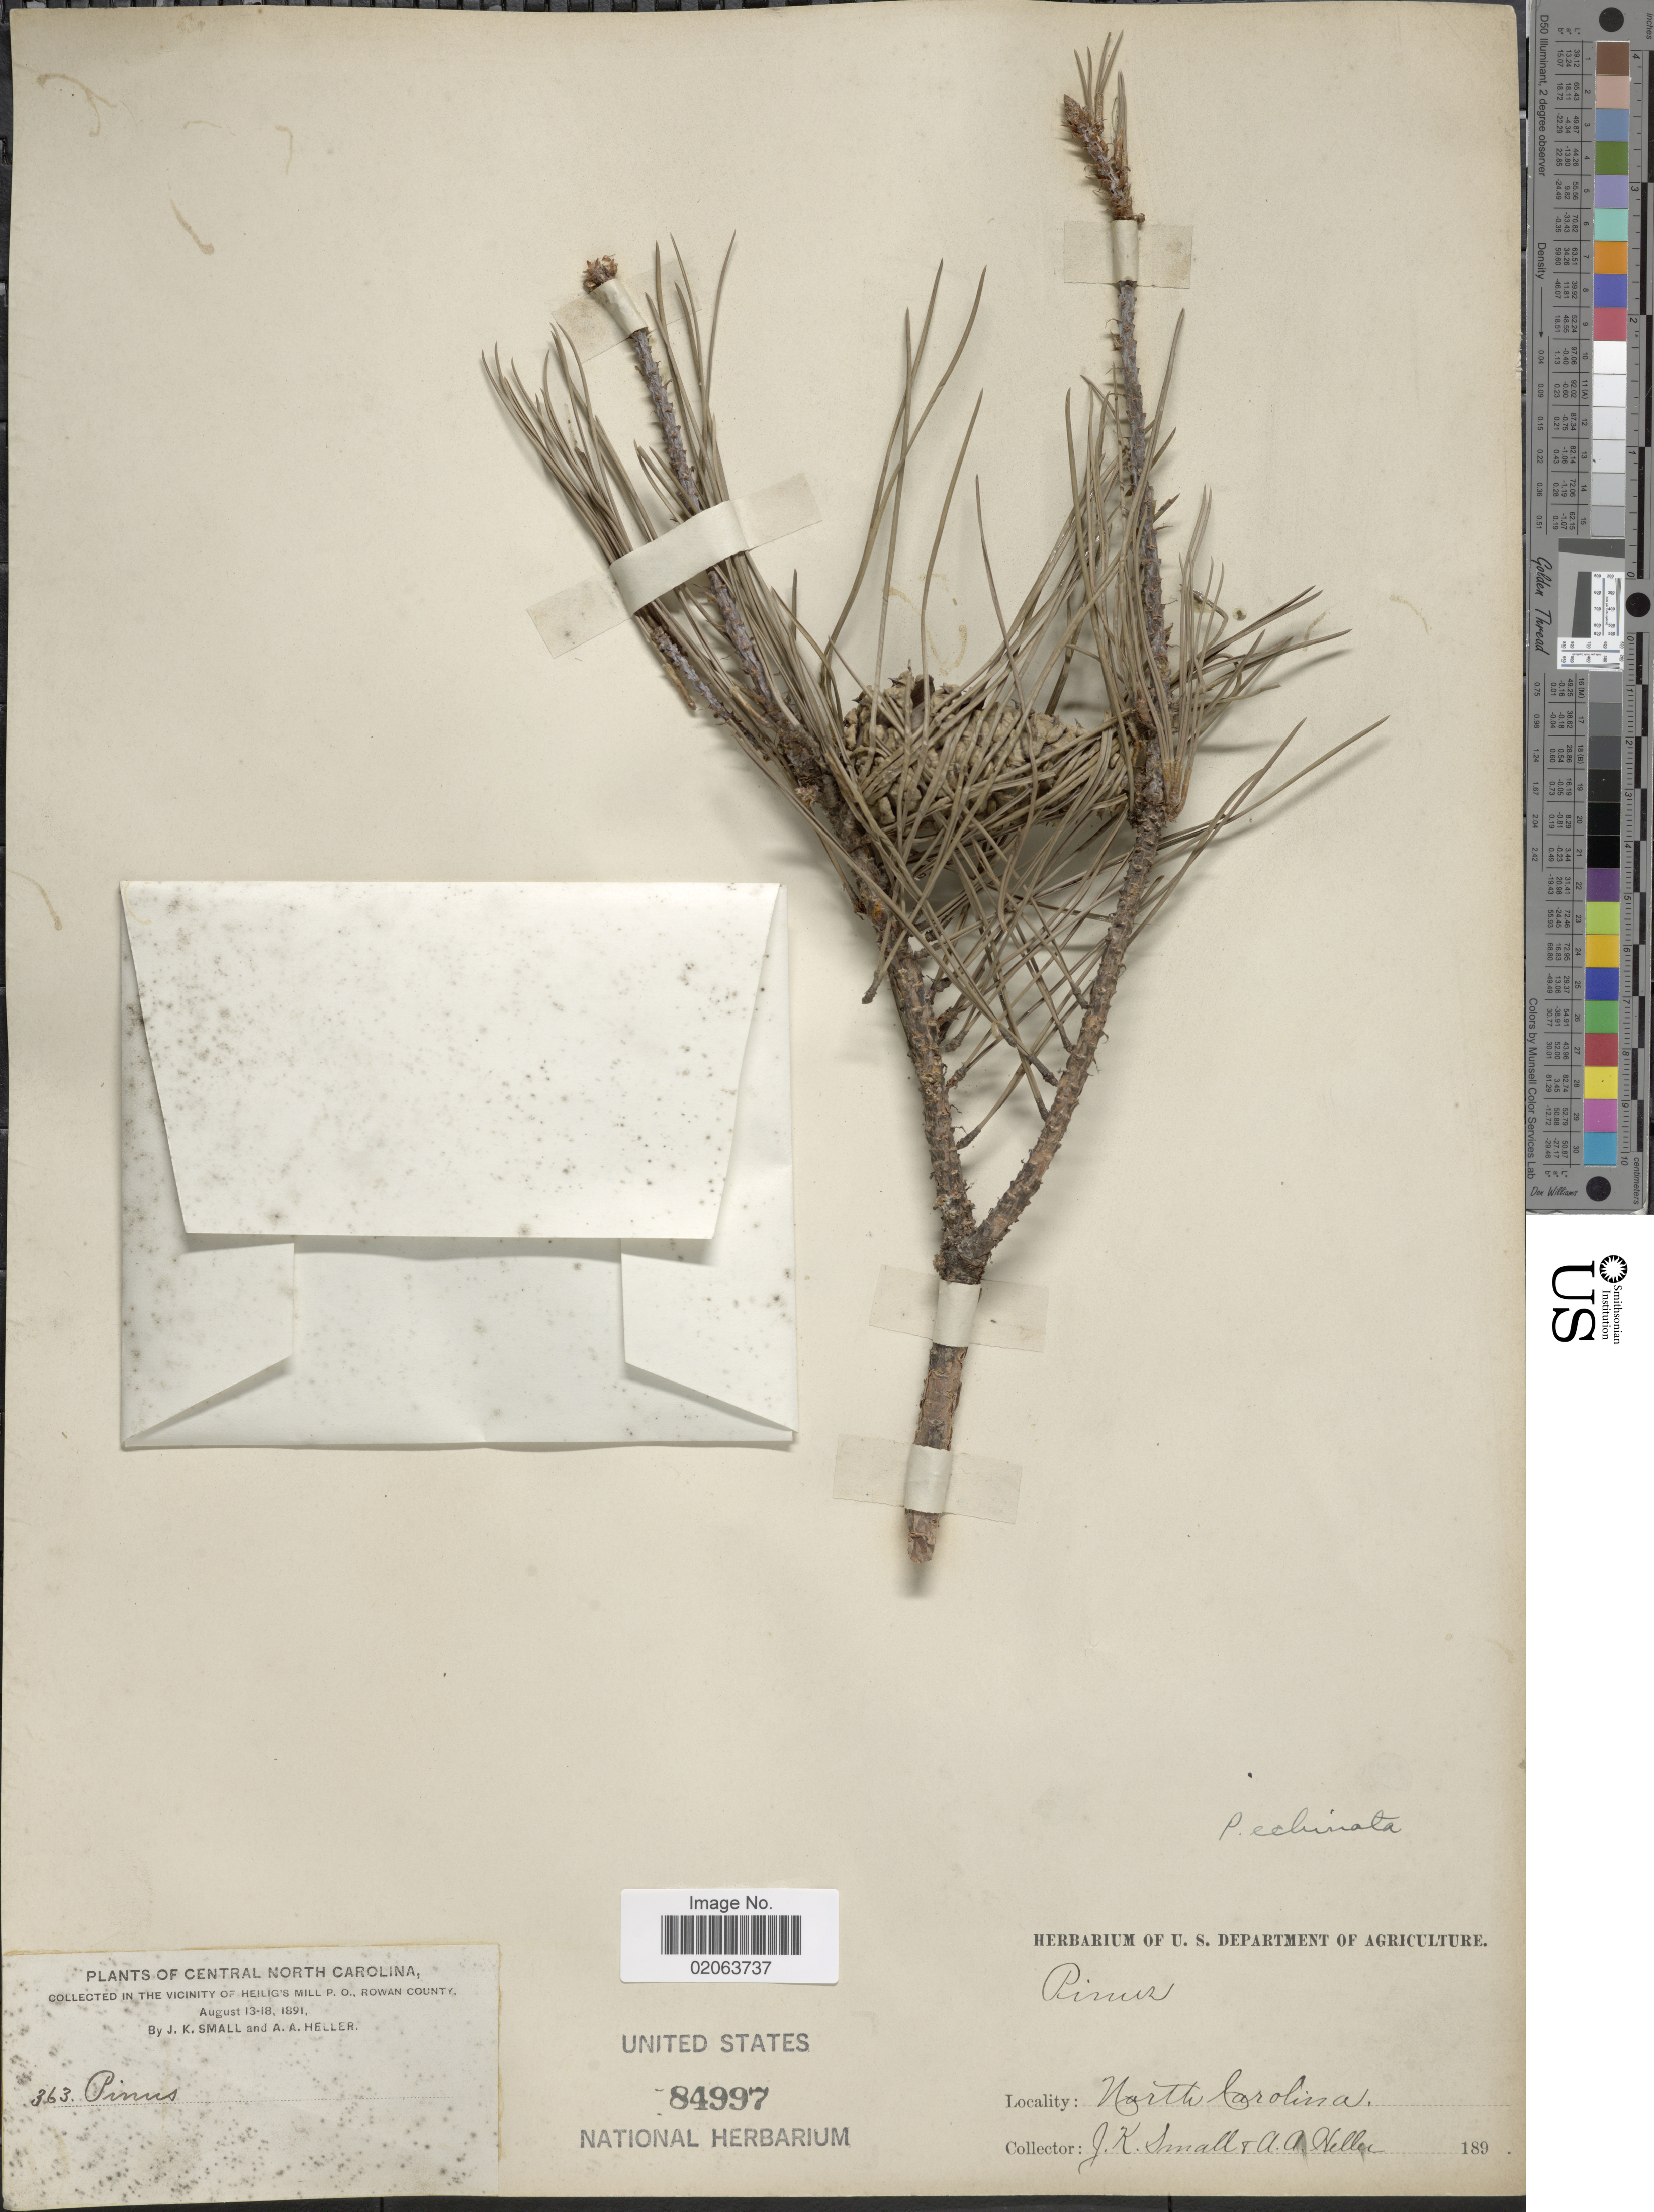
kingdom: Plantae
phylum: Tracheophyta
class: Pinopsida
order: Pinales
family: Pinaceae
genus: Pinus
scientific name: Pinus echinata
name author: Mill.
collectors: J. K. Small & A. A. Heller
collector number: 363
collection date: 1891-08-13/1891-08-18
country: United States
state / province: North Carolina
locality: Central North Carolina. The Vicinity of Heilig's Mill P. O., Rowan County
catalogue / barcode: US 84997